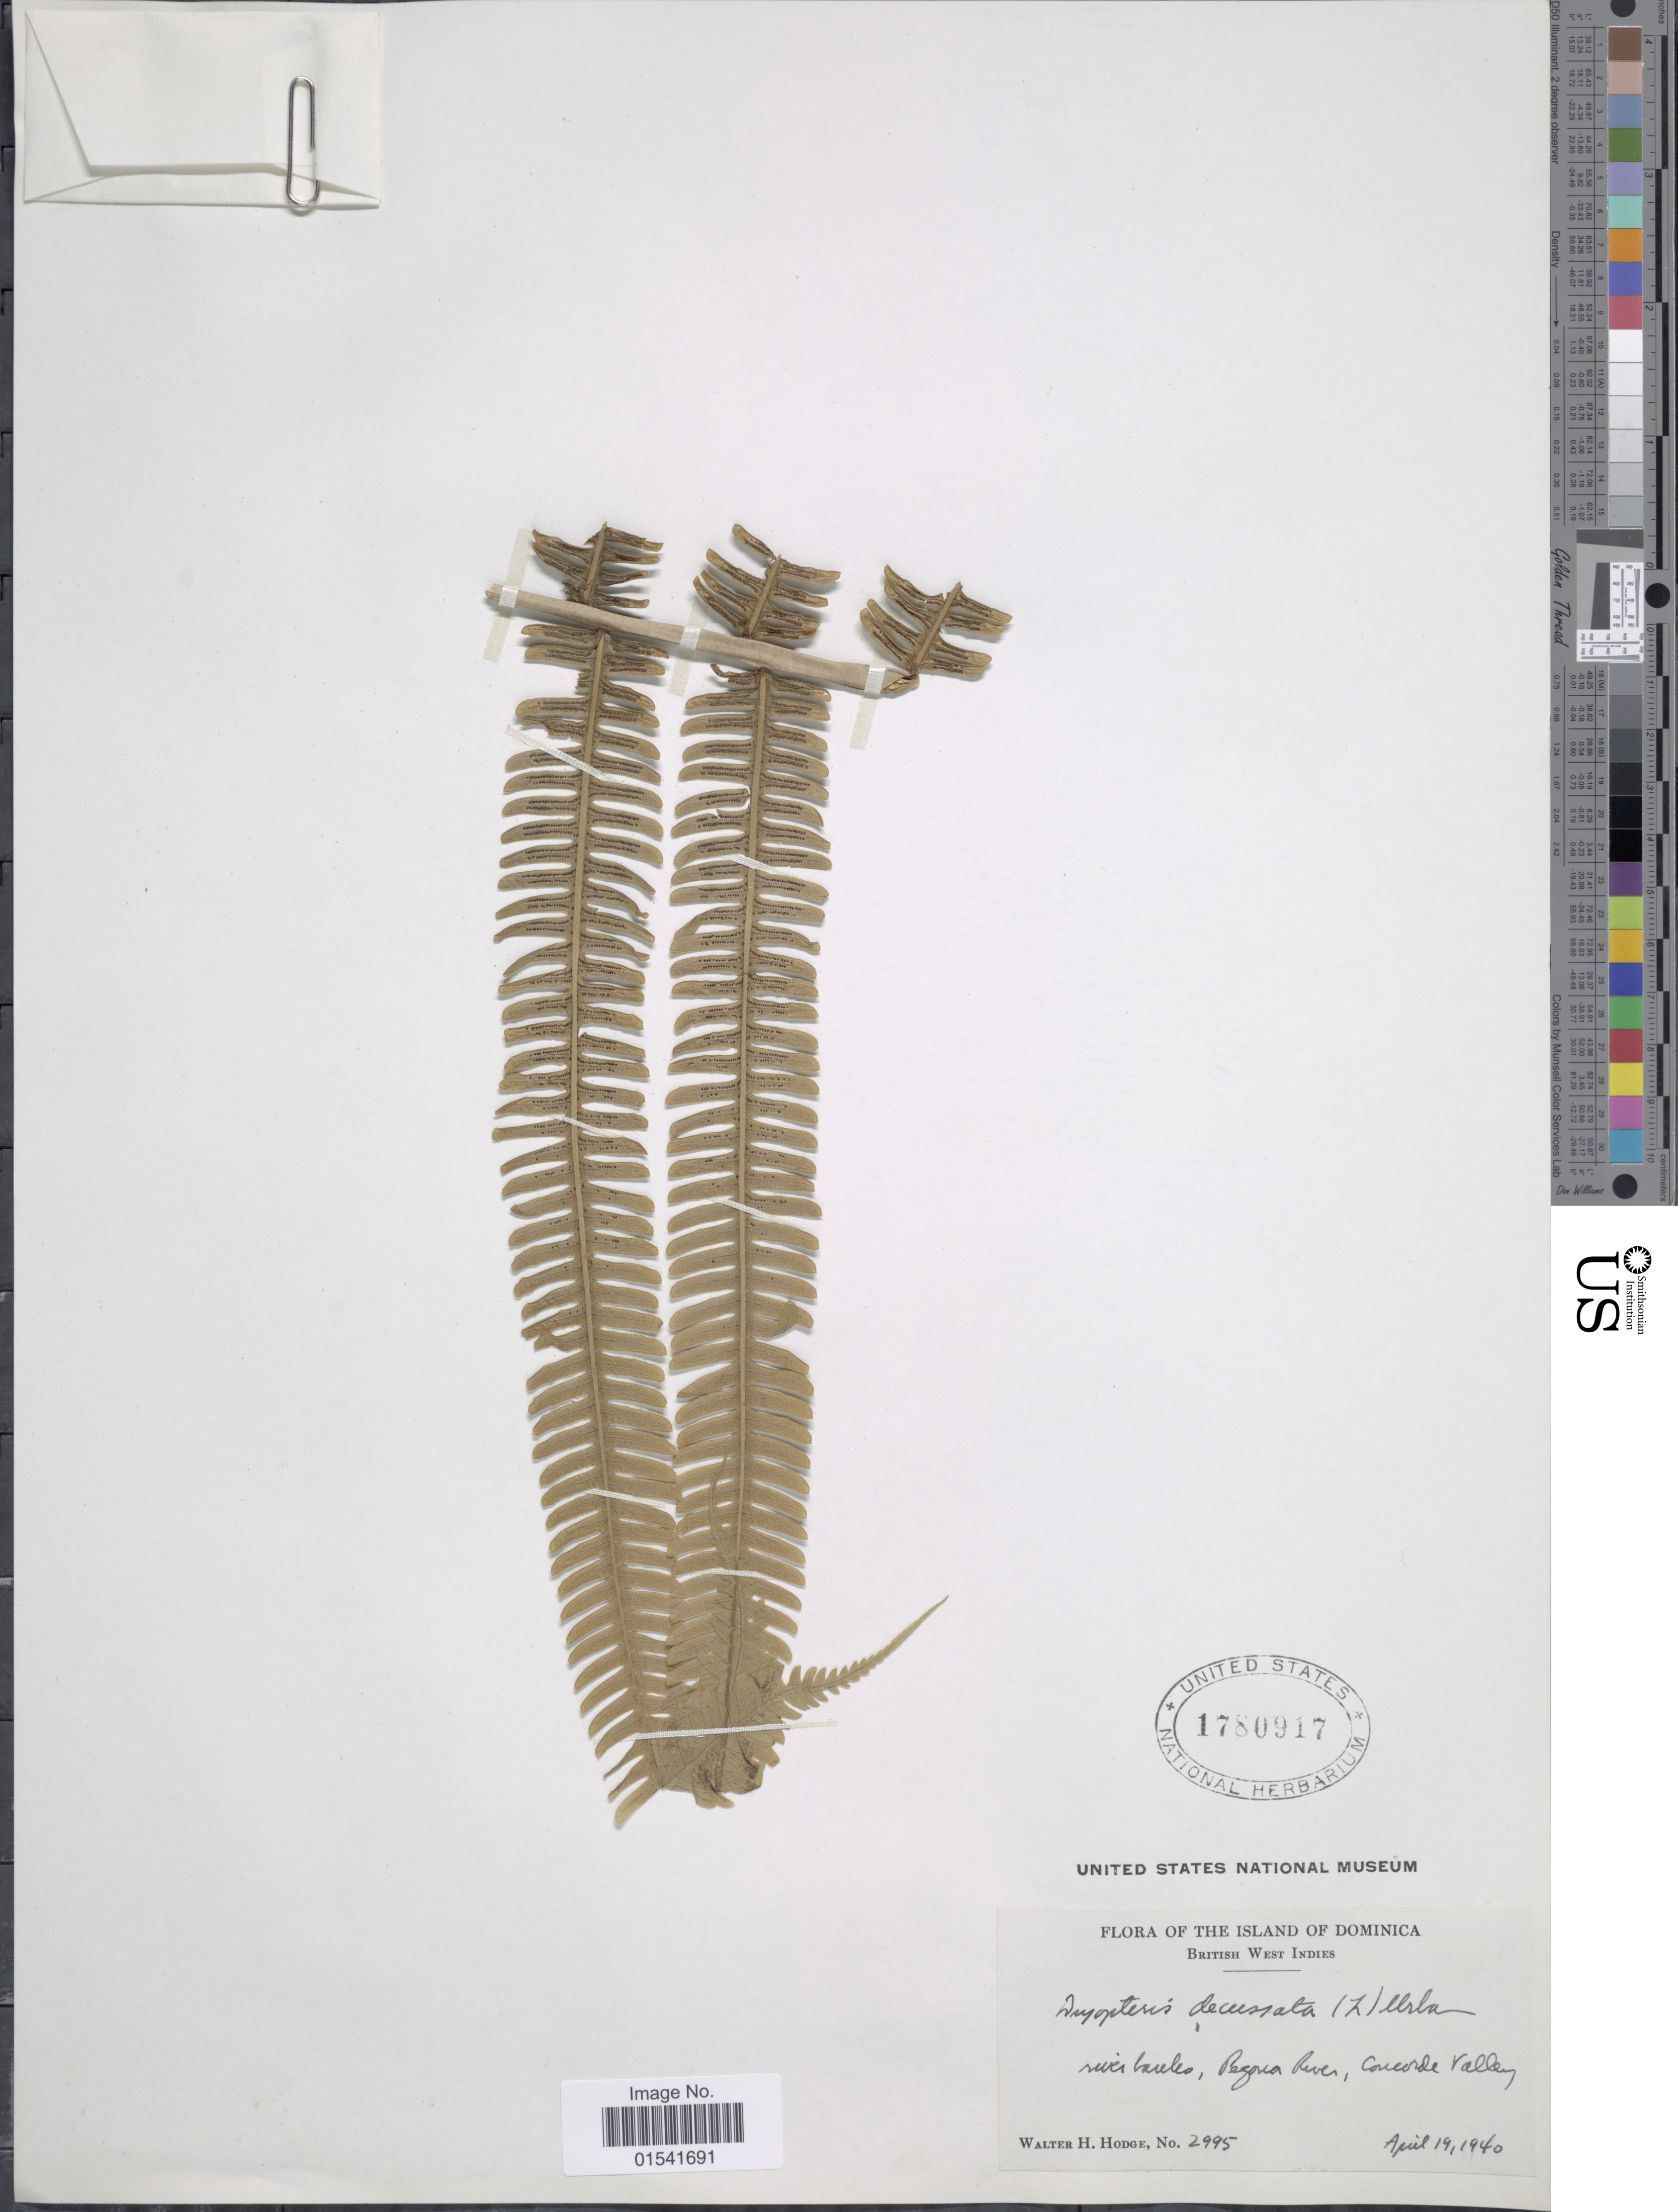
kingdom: Plantae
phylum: Tracheophyta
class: Polypodiopsida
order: Polypodiales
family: Thelypteridaceae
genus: Steiropteris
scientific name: Steiropteris decussata (L.) comb. nov., ined. 2015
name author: (L.)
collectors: W. Hodge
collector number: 2995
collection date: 1940-04-19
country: Dominica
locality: Island of Dominica, British West Indies, river banks, Pegoua River, Concorde Valley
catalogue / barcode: US 1780917